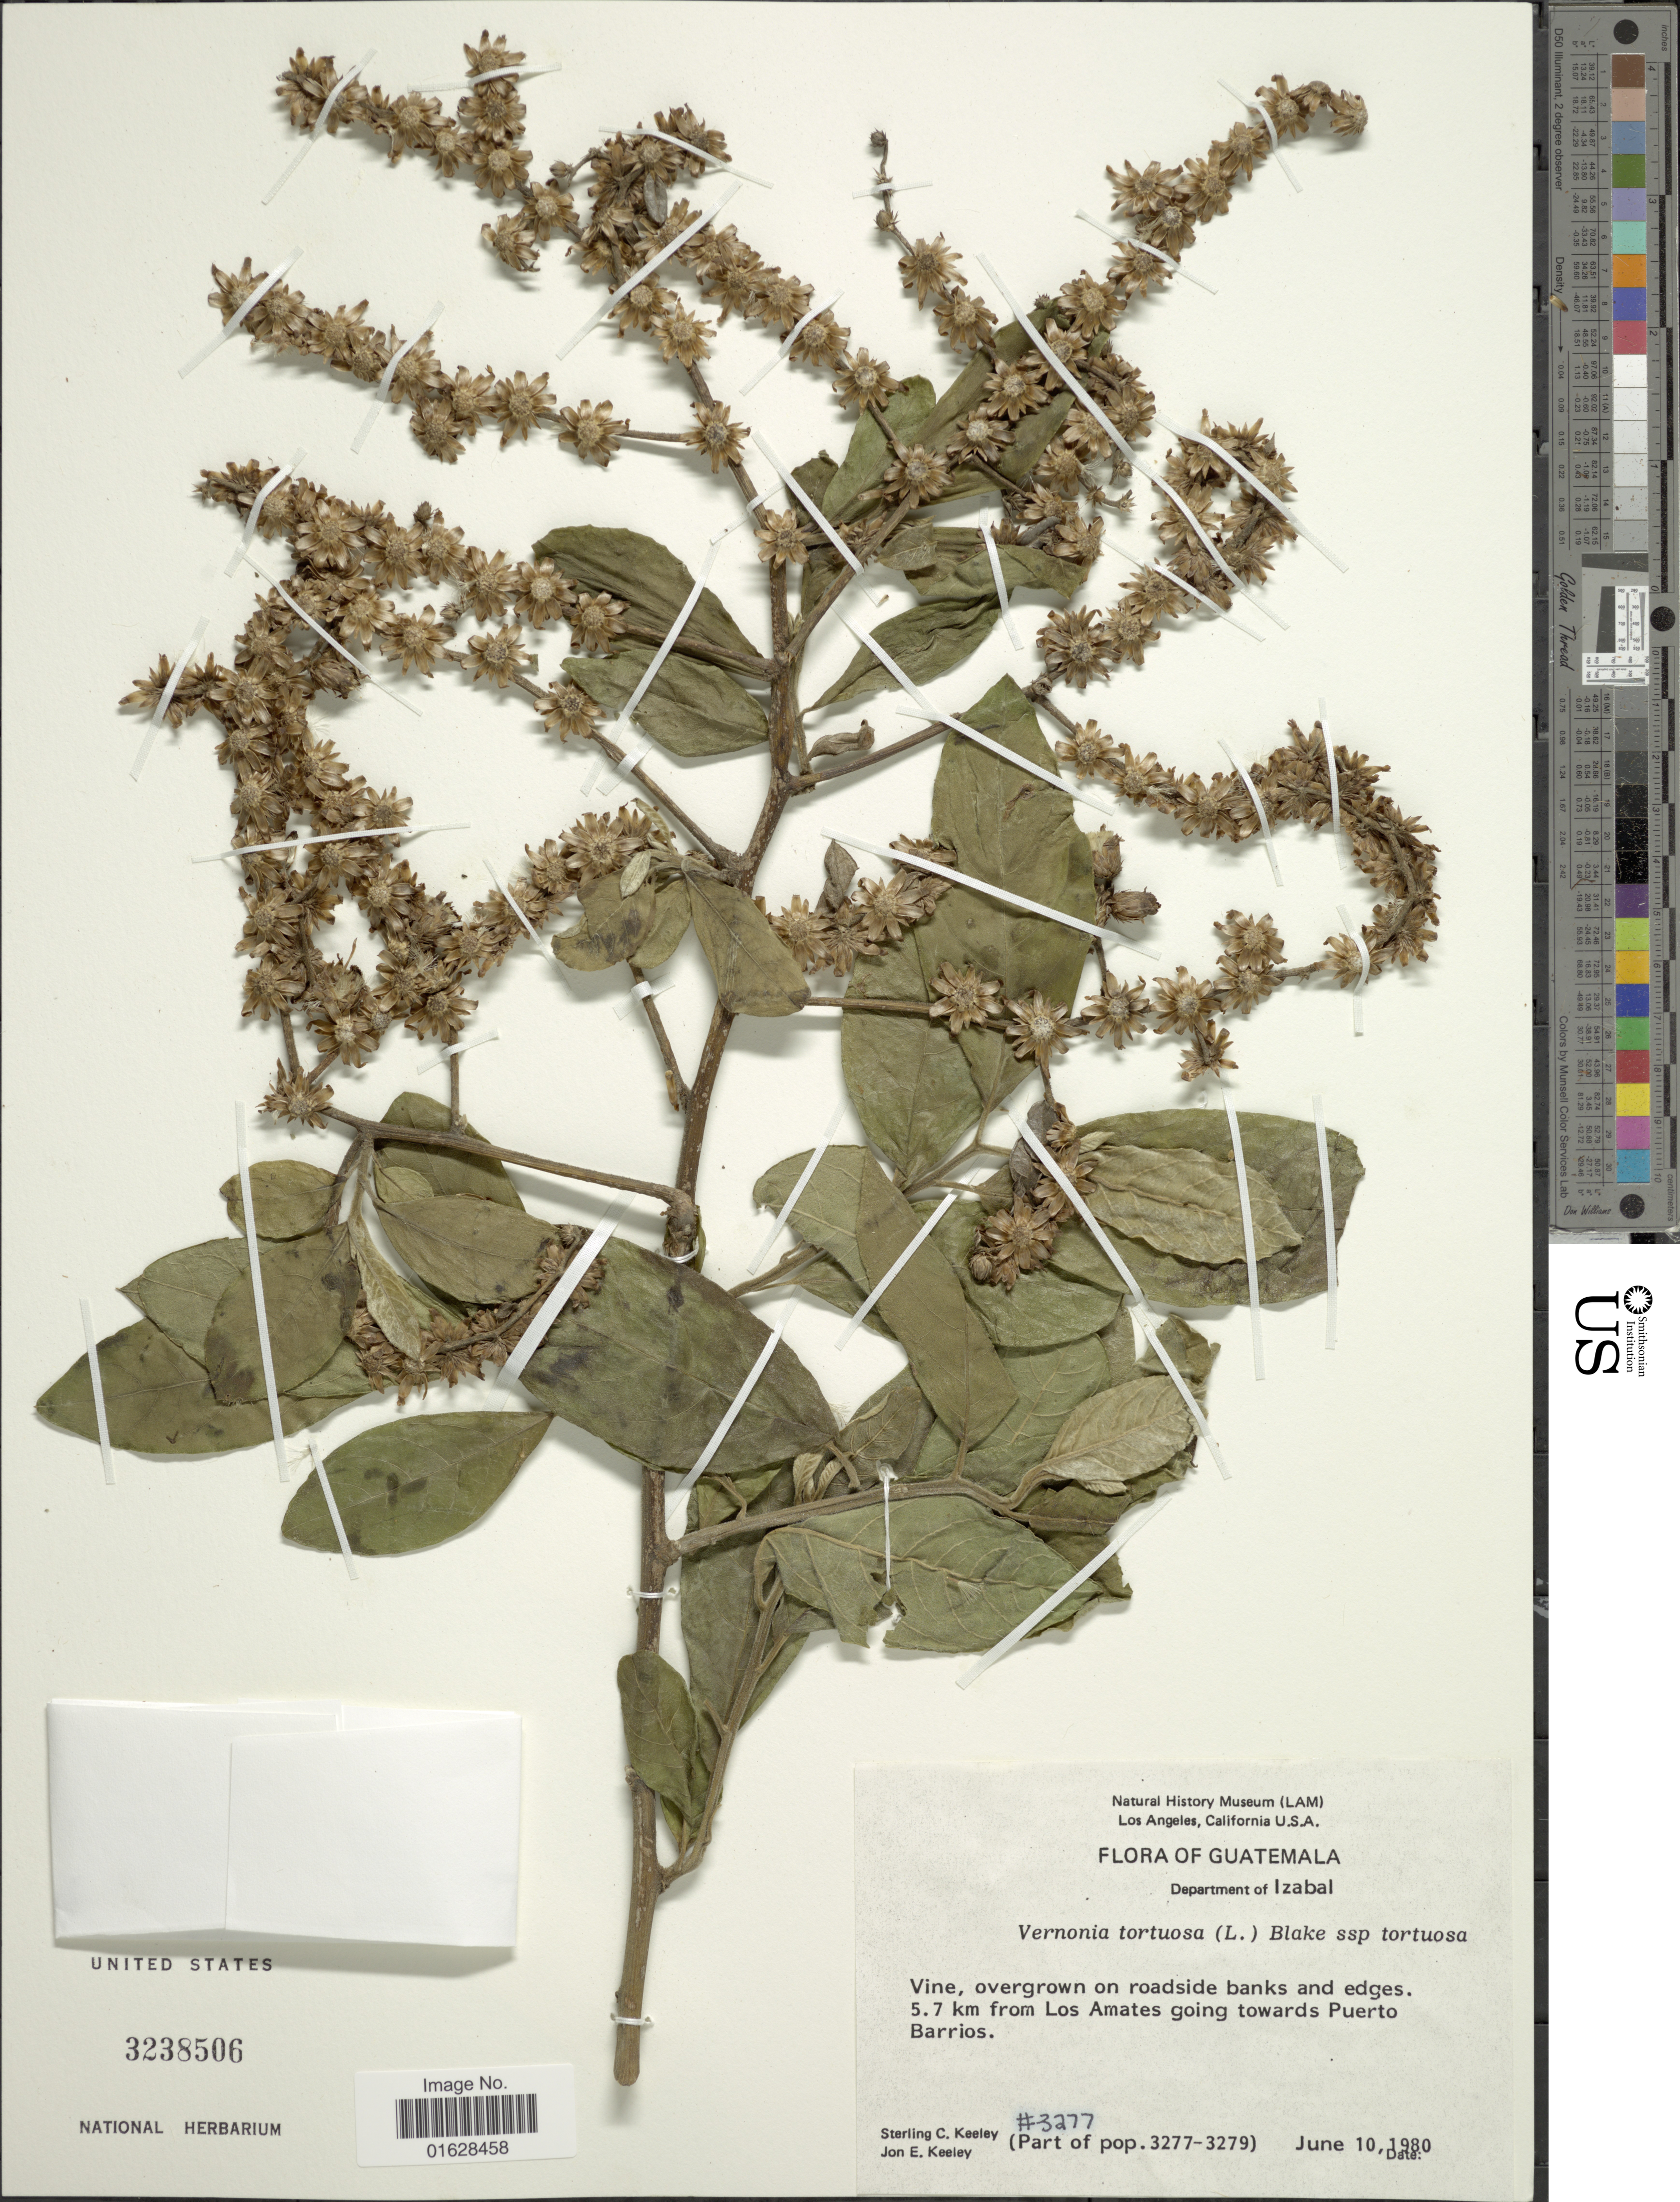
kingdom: Plantae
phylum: Tracheophyta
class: Magnoliopsida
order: Asterales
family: Asteraceae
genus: Lepidaploa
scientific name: Lepidaploa tortuosa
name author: (L.) H. Rob.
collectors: S. C. Keeley & J. E. Keeley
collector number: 3277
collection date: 1980-06-10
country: Guatemala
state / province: Izabal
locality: Department of Izabal, 5.7 km from Los Amates going towards Puerto Barrios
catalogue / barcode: US 3238506